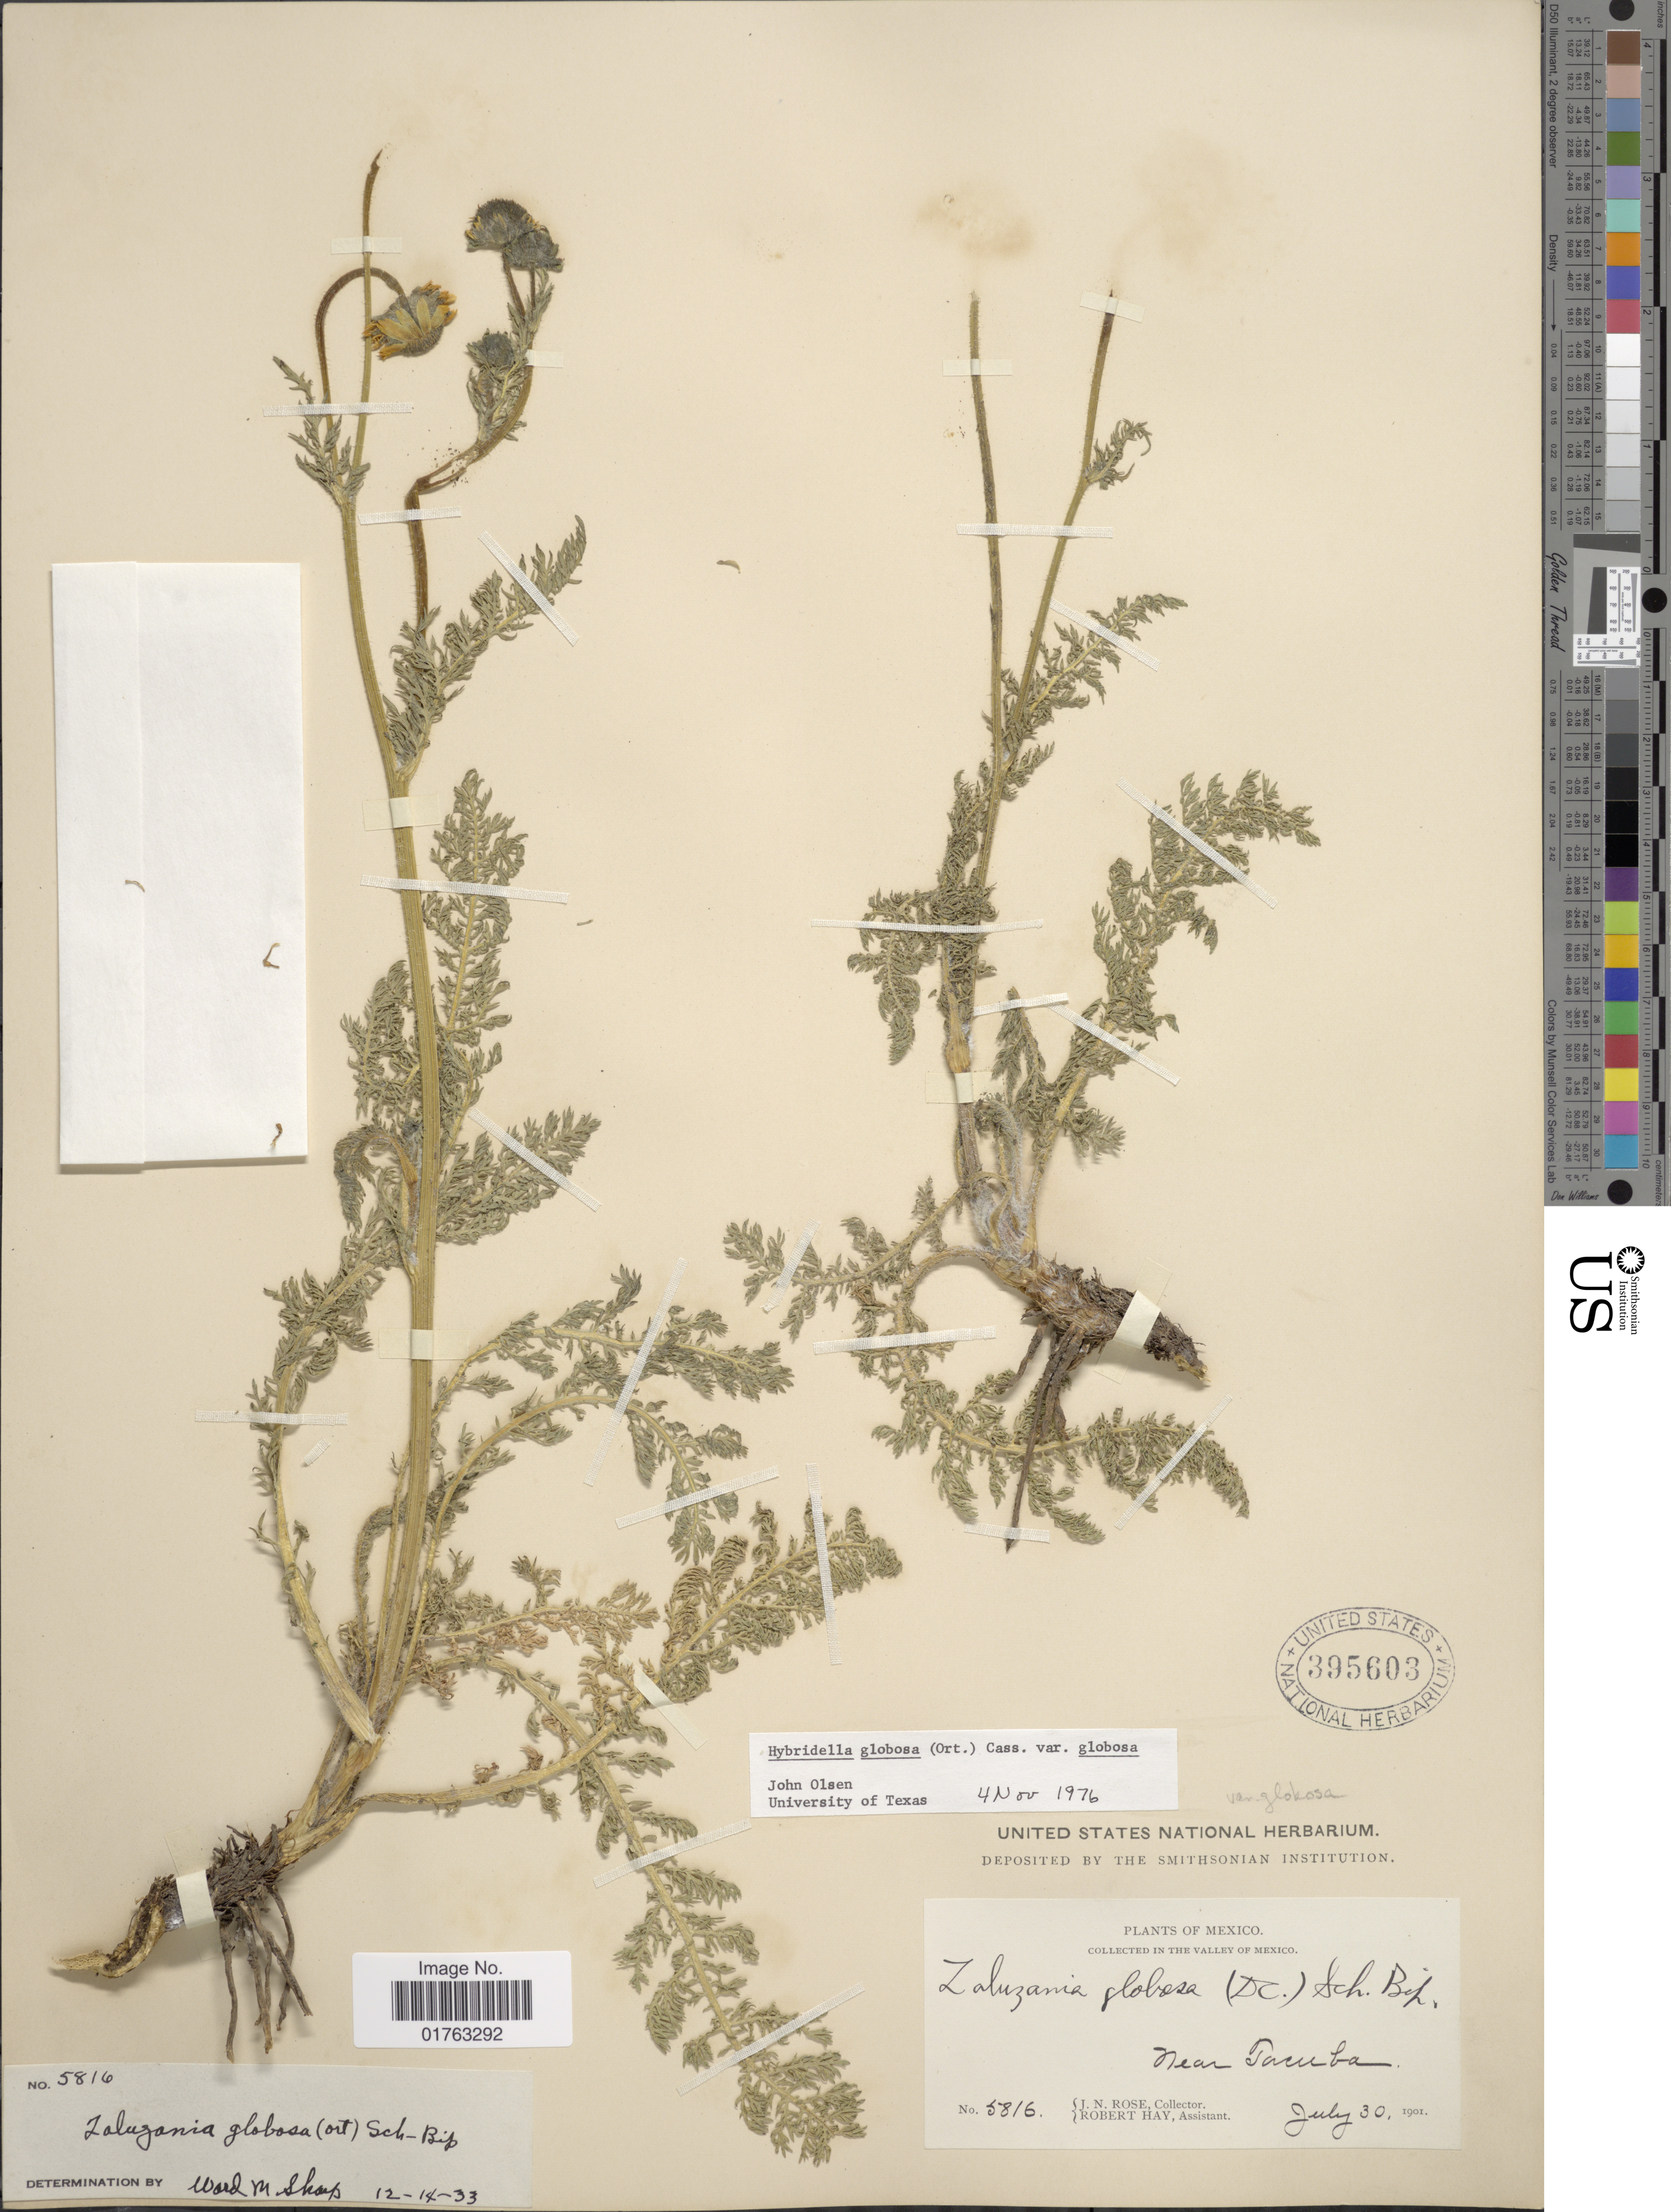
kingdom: Plantae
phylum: Tracheophyta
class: Magnoliopsida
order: Asterales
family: Asteraceae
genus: Hybridella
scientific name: Hybridella globosa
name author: (Ort.) Cass.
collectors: J. N. Rose & R. Hay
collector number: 5816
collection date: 1901-07-30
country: Mexico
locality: Valley of Mexico. Near Tacuba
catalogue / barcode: US 395603